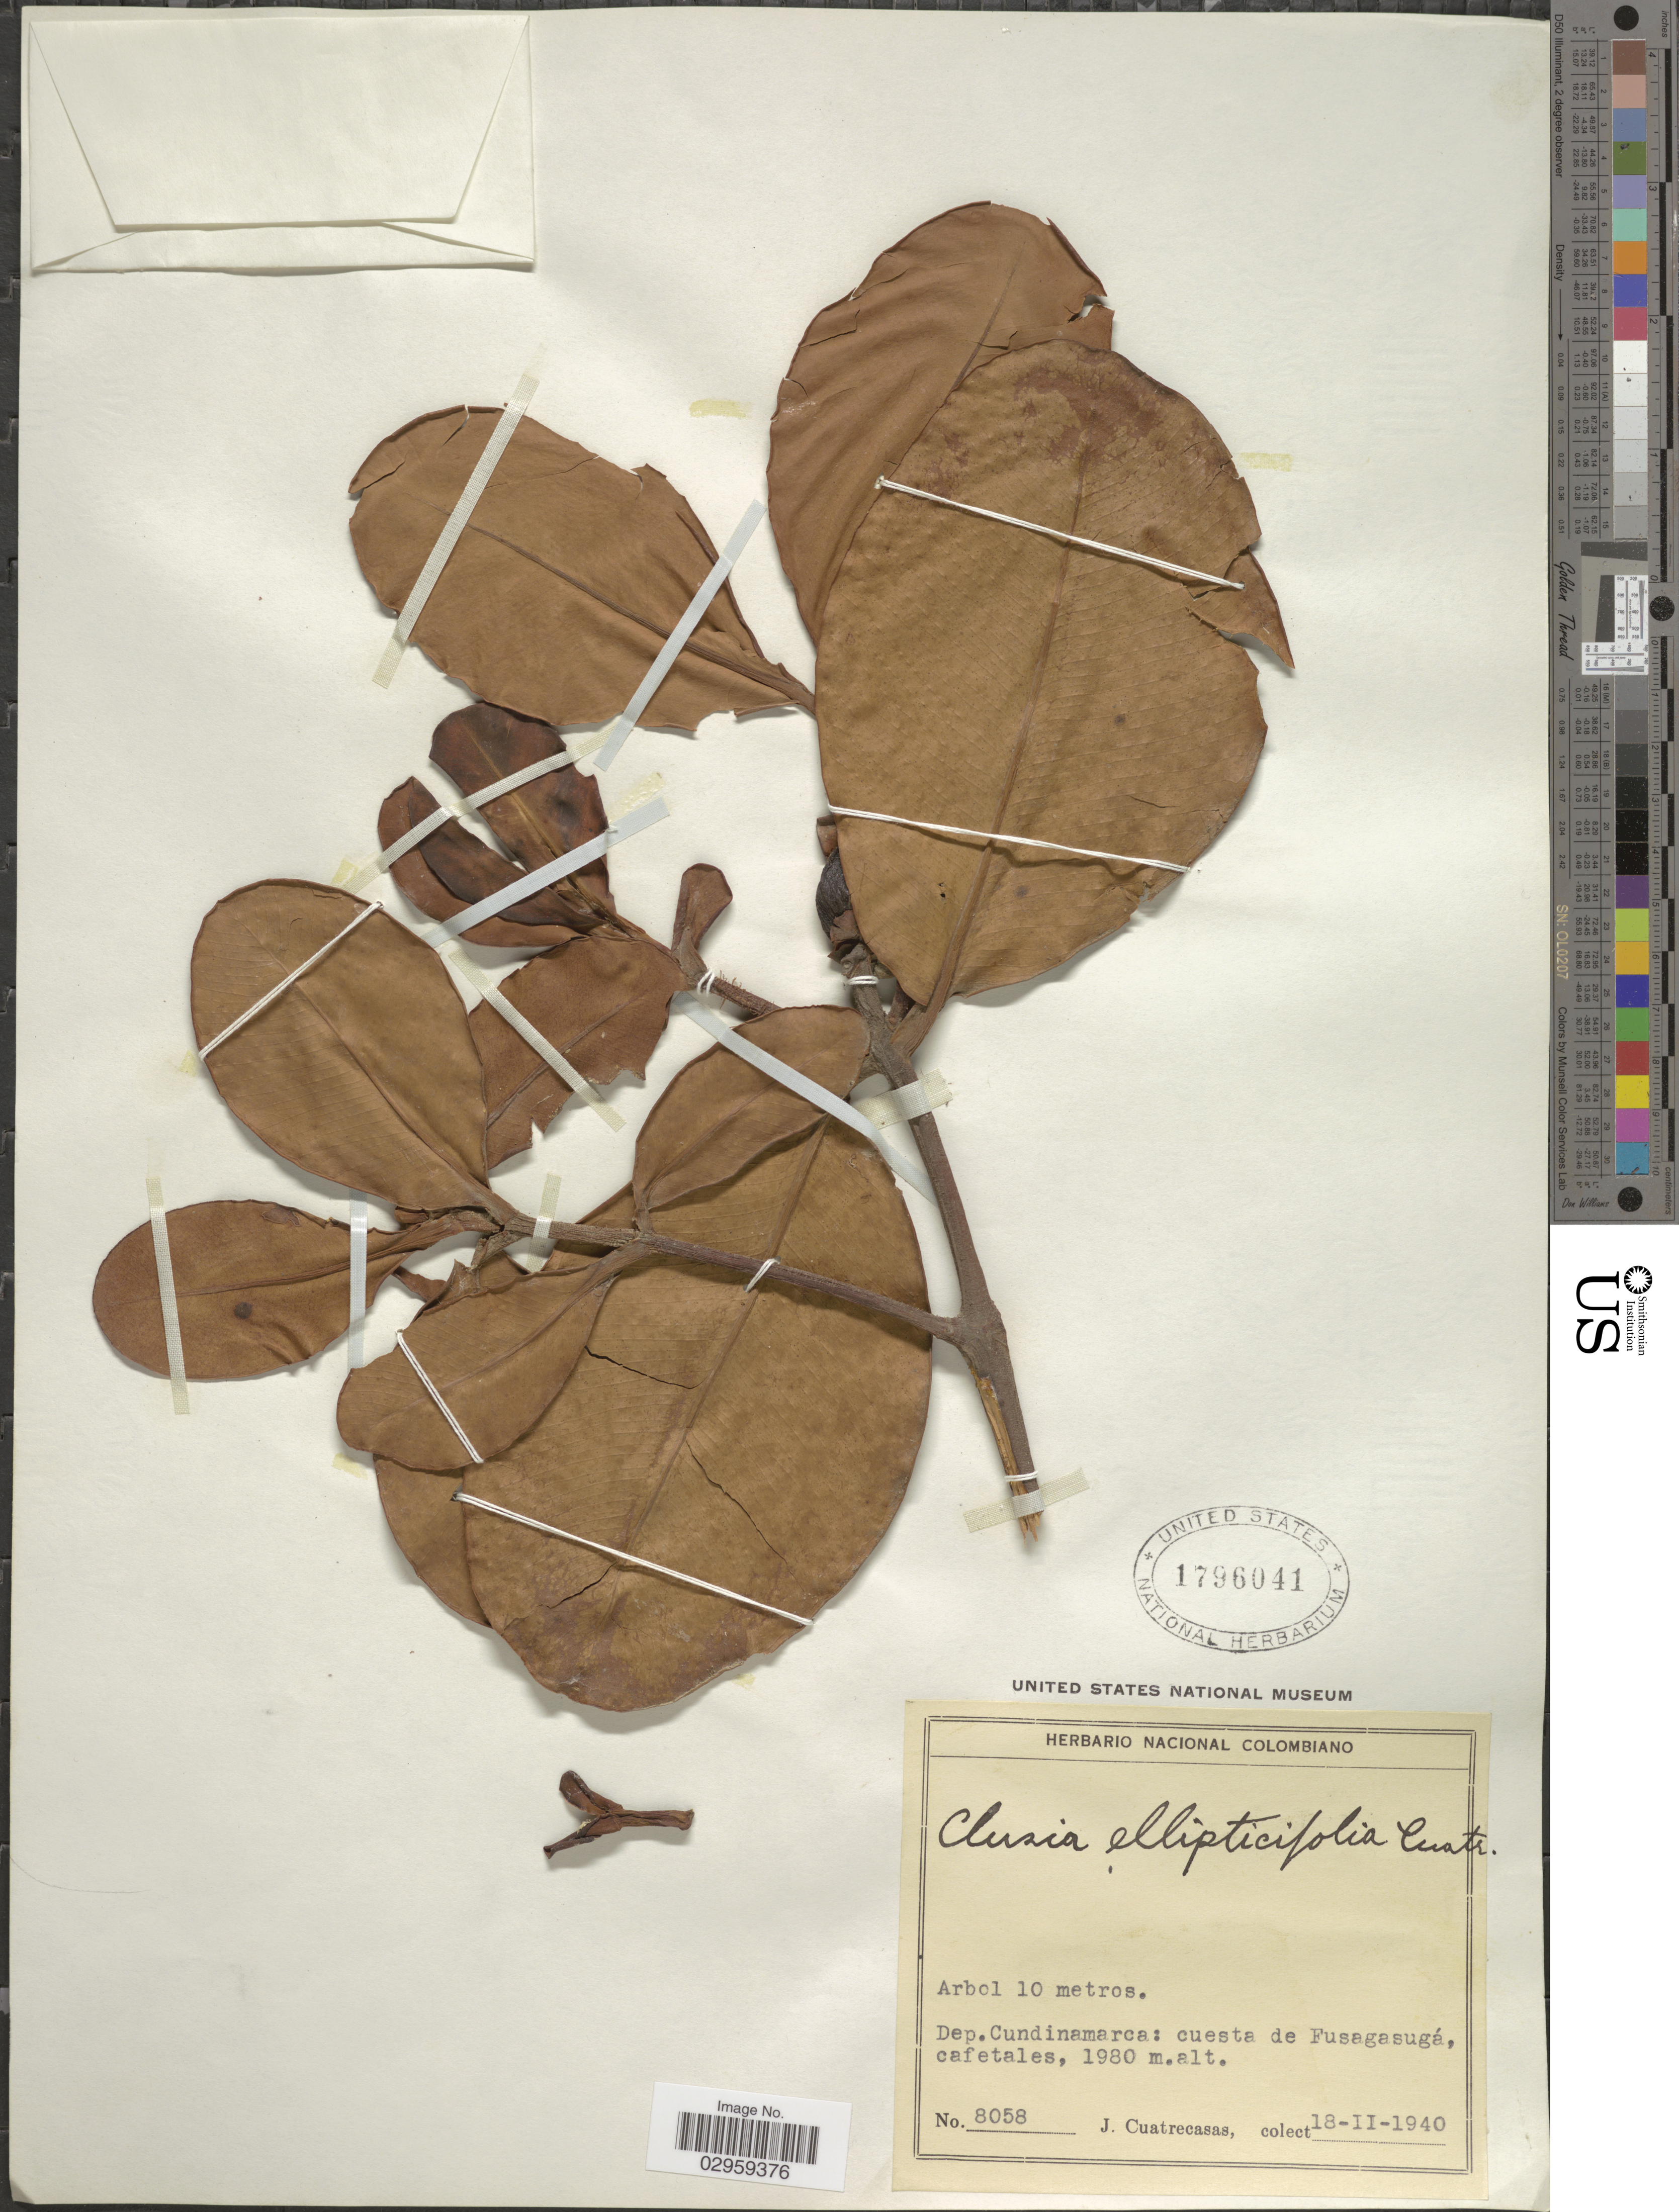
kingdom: Plantae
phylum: Tracheophyta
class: Magnoliopsida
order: Malpighiales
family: Clusiaceae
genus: Clusia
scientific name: Clusia ellipticifolia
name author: Cuatrec.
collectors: J. Cuatrecasas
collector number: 8058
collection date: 1940-02-18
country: Colombia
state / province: Cundinamarca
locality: Dep. Cundinamarca: cuesta de Fusagasugá, cafetales.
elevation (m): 1980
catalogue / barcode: US 1796041